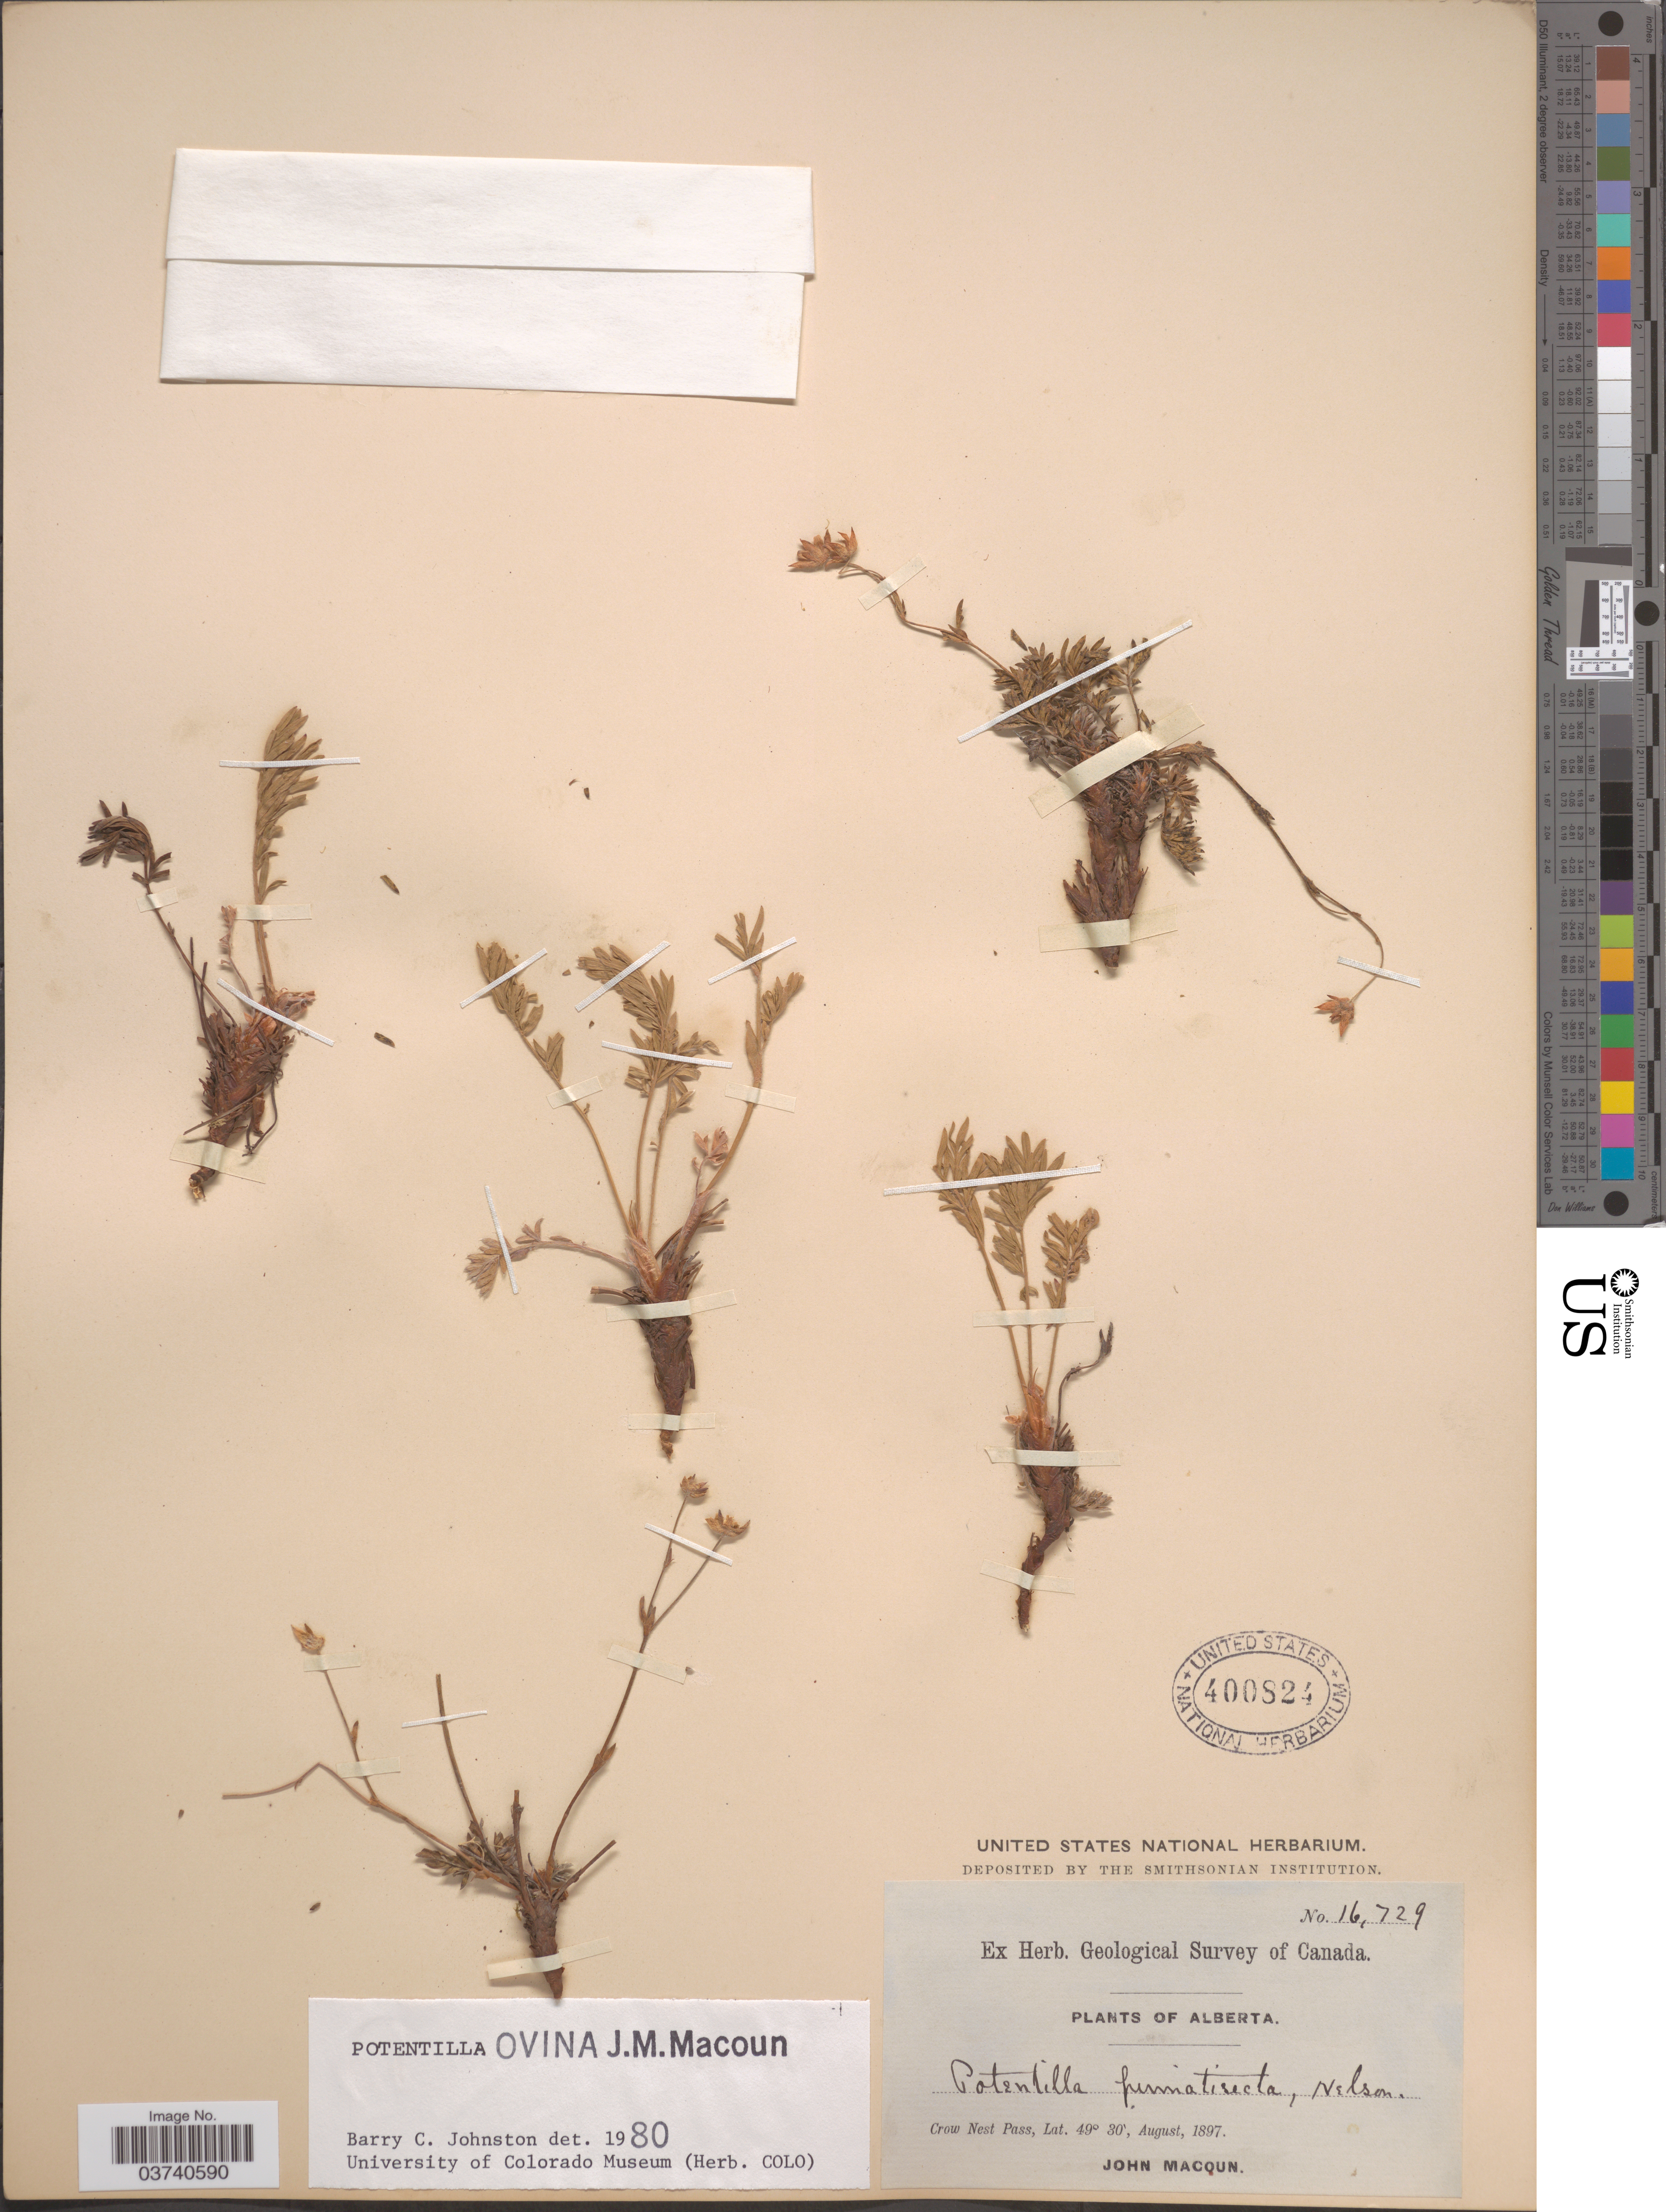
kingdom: Plantae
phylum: Tracheophyta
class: Magnoliopsida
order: Rosales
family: Rosaceae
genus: Potentilla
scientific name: Potentilla ovina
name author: Macoun ex J.M. Macoun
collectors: J. Macoun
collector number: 16729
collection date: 1897-08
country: Canada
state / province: Alberta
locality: Crow Nest Pass.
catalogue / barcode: US 400824